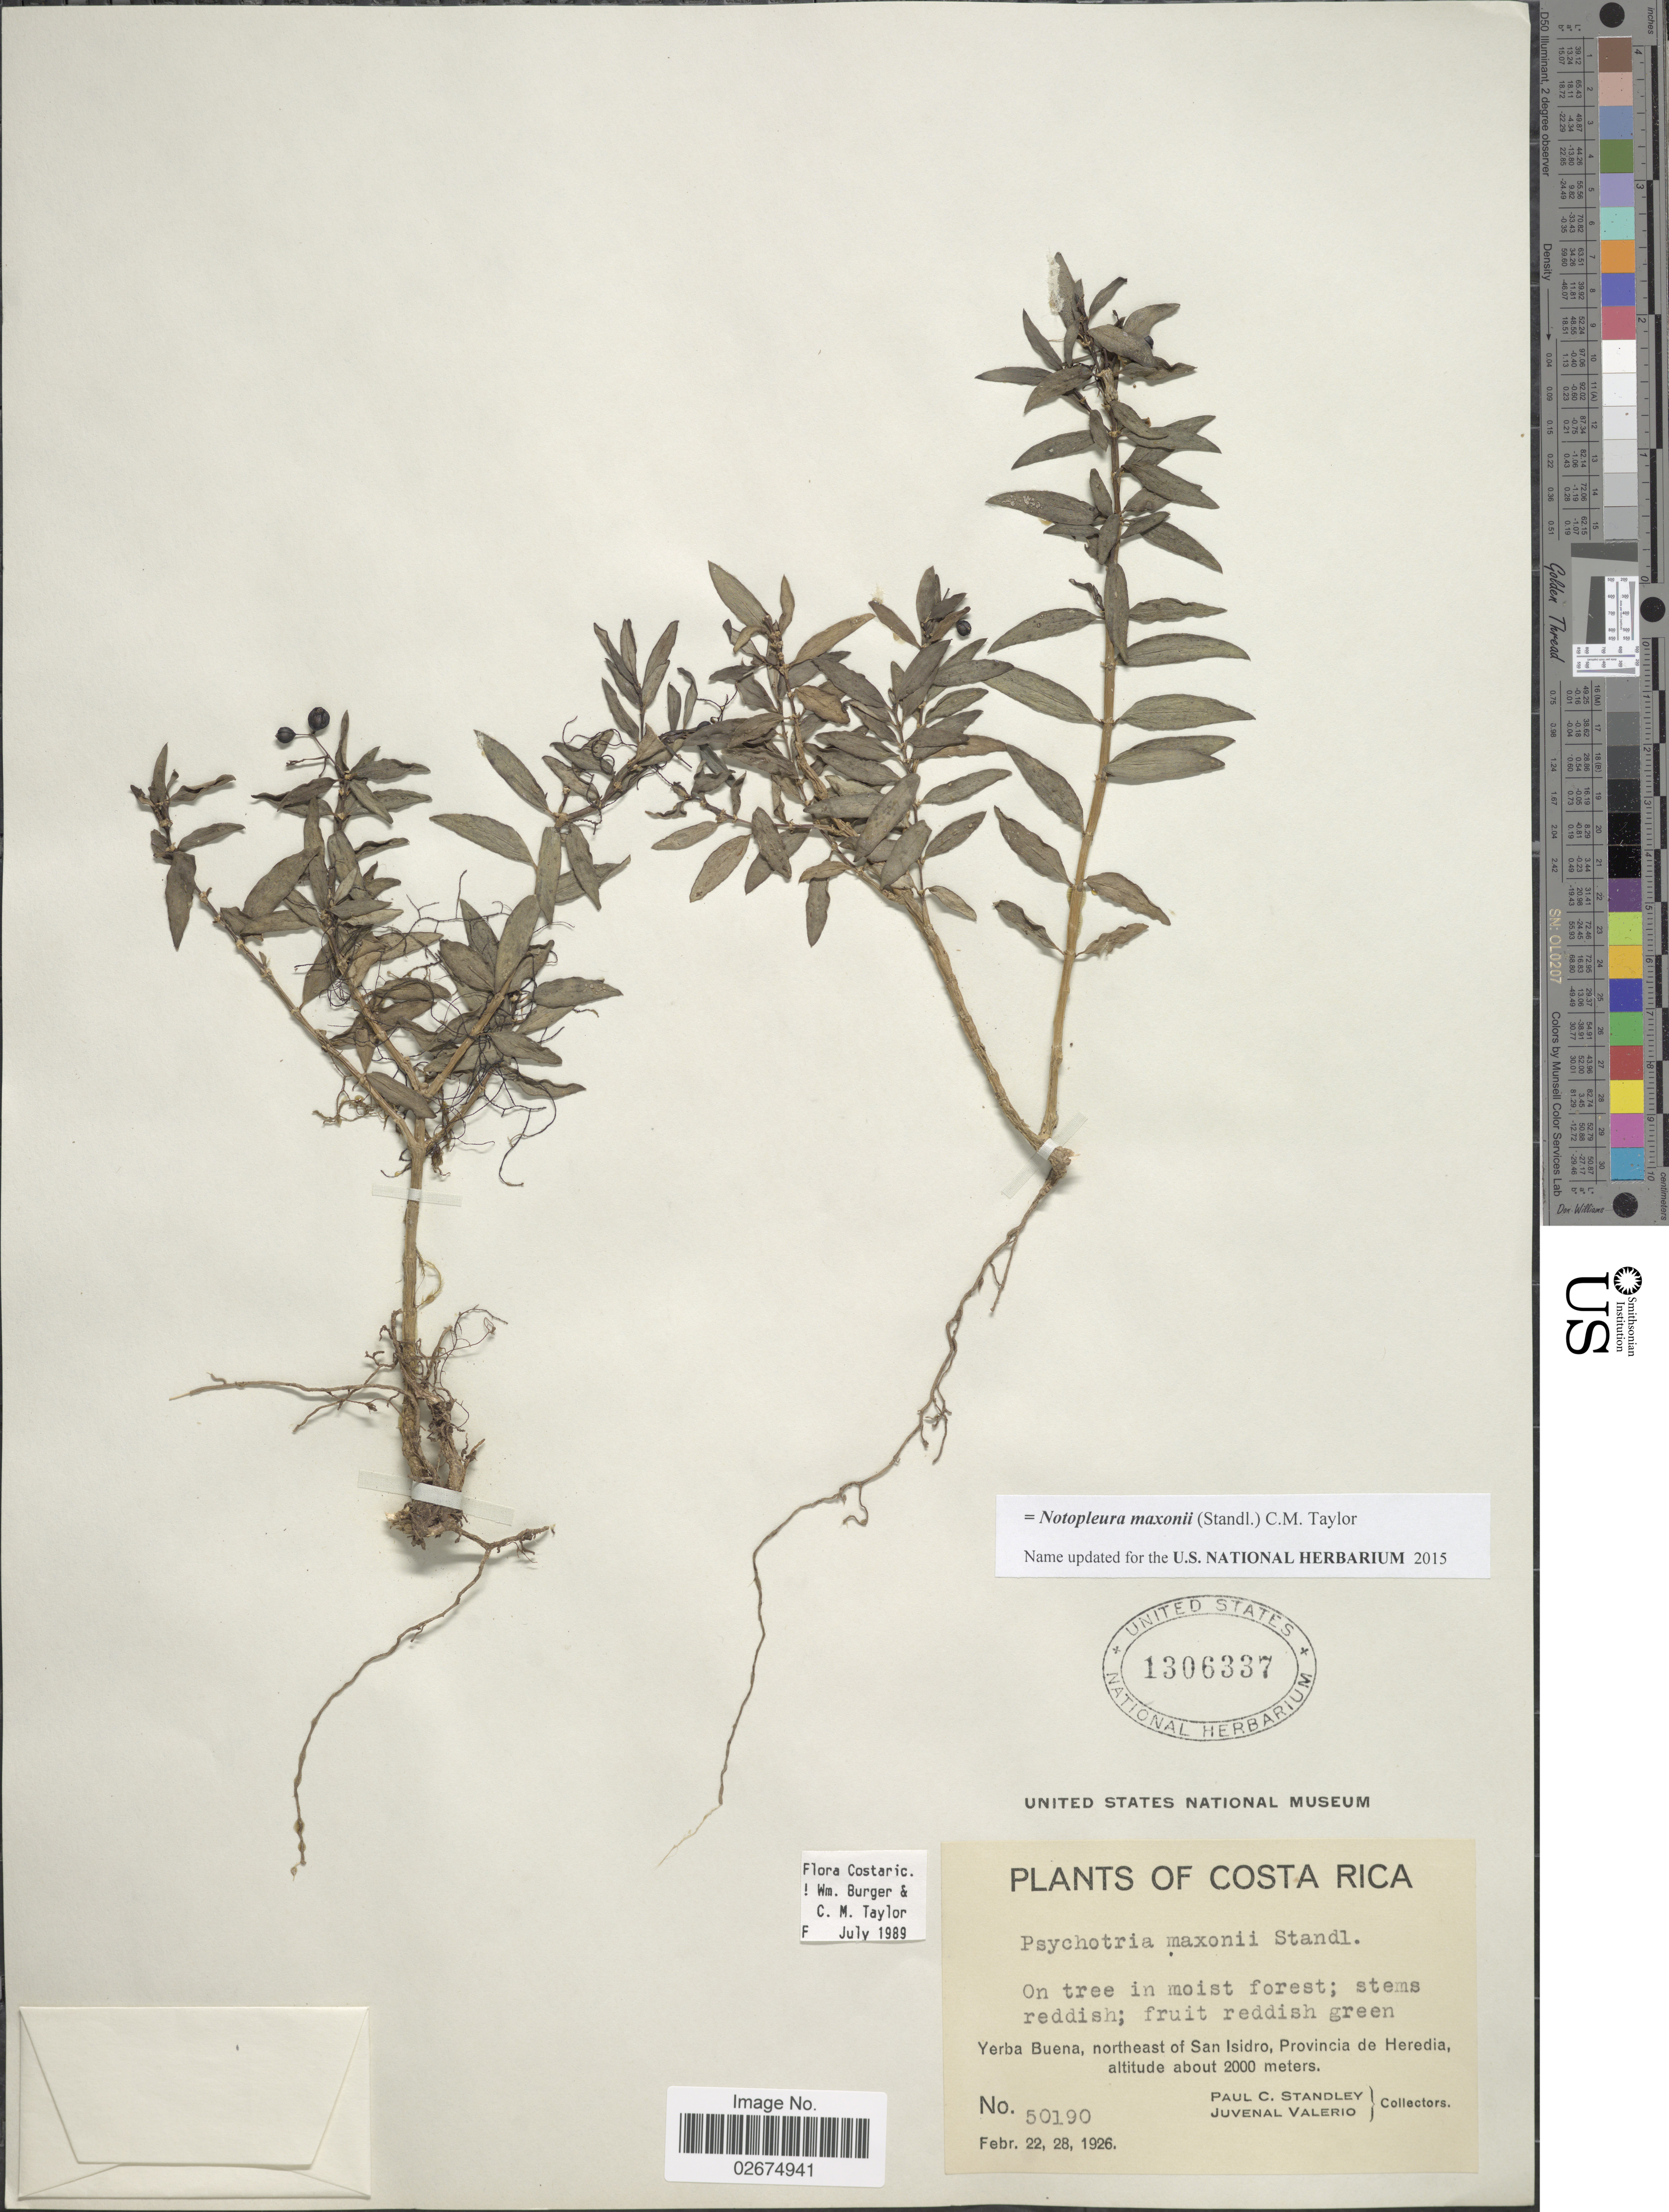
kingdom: Plantae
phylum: Tracheophyta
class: Magnoliopsida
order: Gentianales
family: Rubiaceae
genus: Notopleura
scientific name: Notopleura maxonii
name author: (Standl.) C.M. Taylor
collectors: P. C. Standley & J. Valerio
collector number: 50190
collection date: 1926-02-22/1926-02-28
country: Costa Rica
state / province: Heredia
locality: Yerba Buena, northeast of San Isidro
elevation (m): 2000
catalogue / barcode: US 1306337